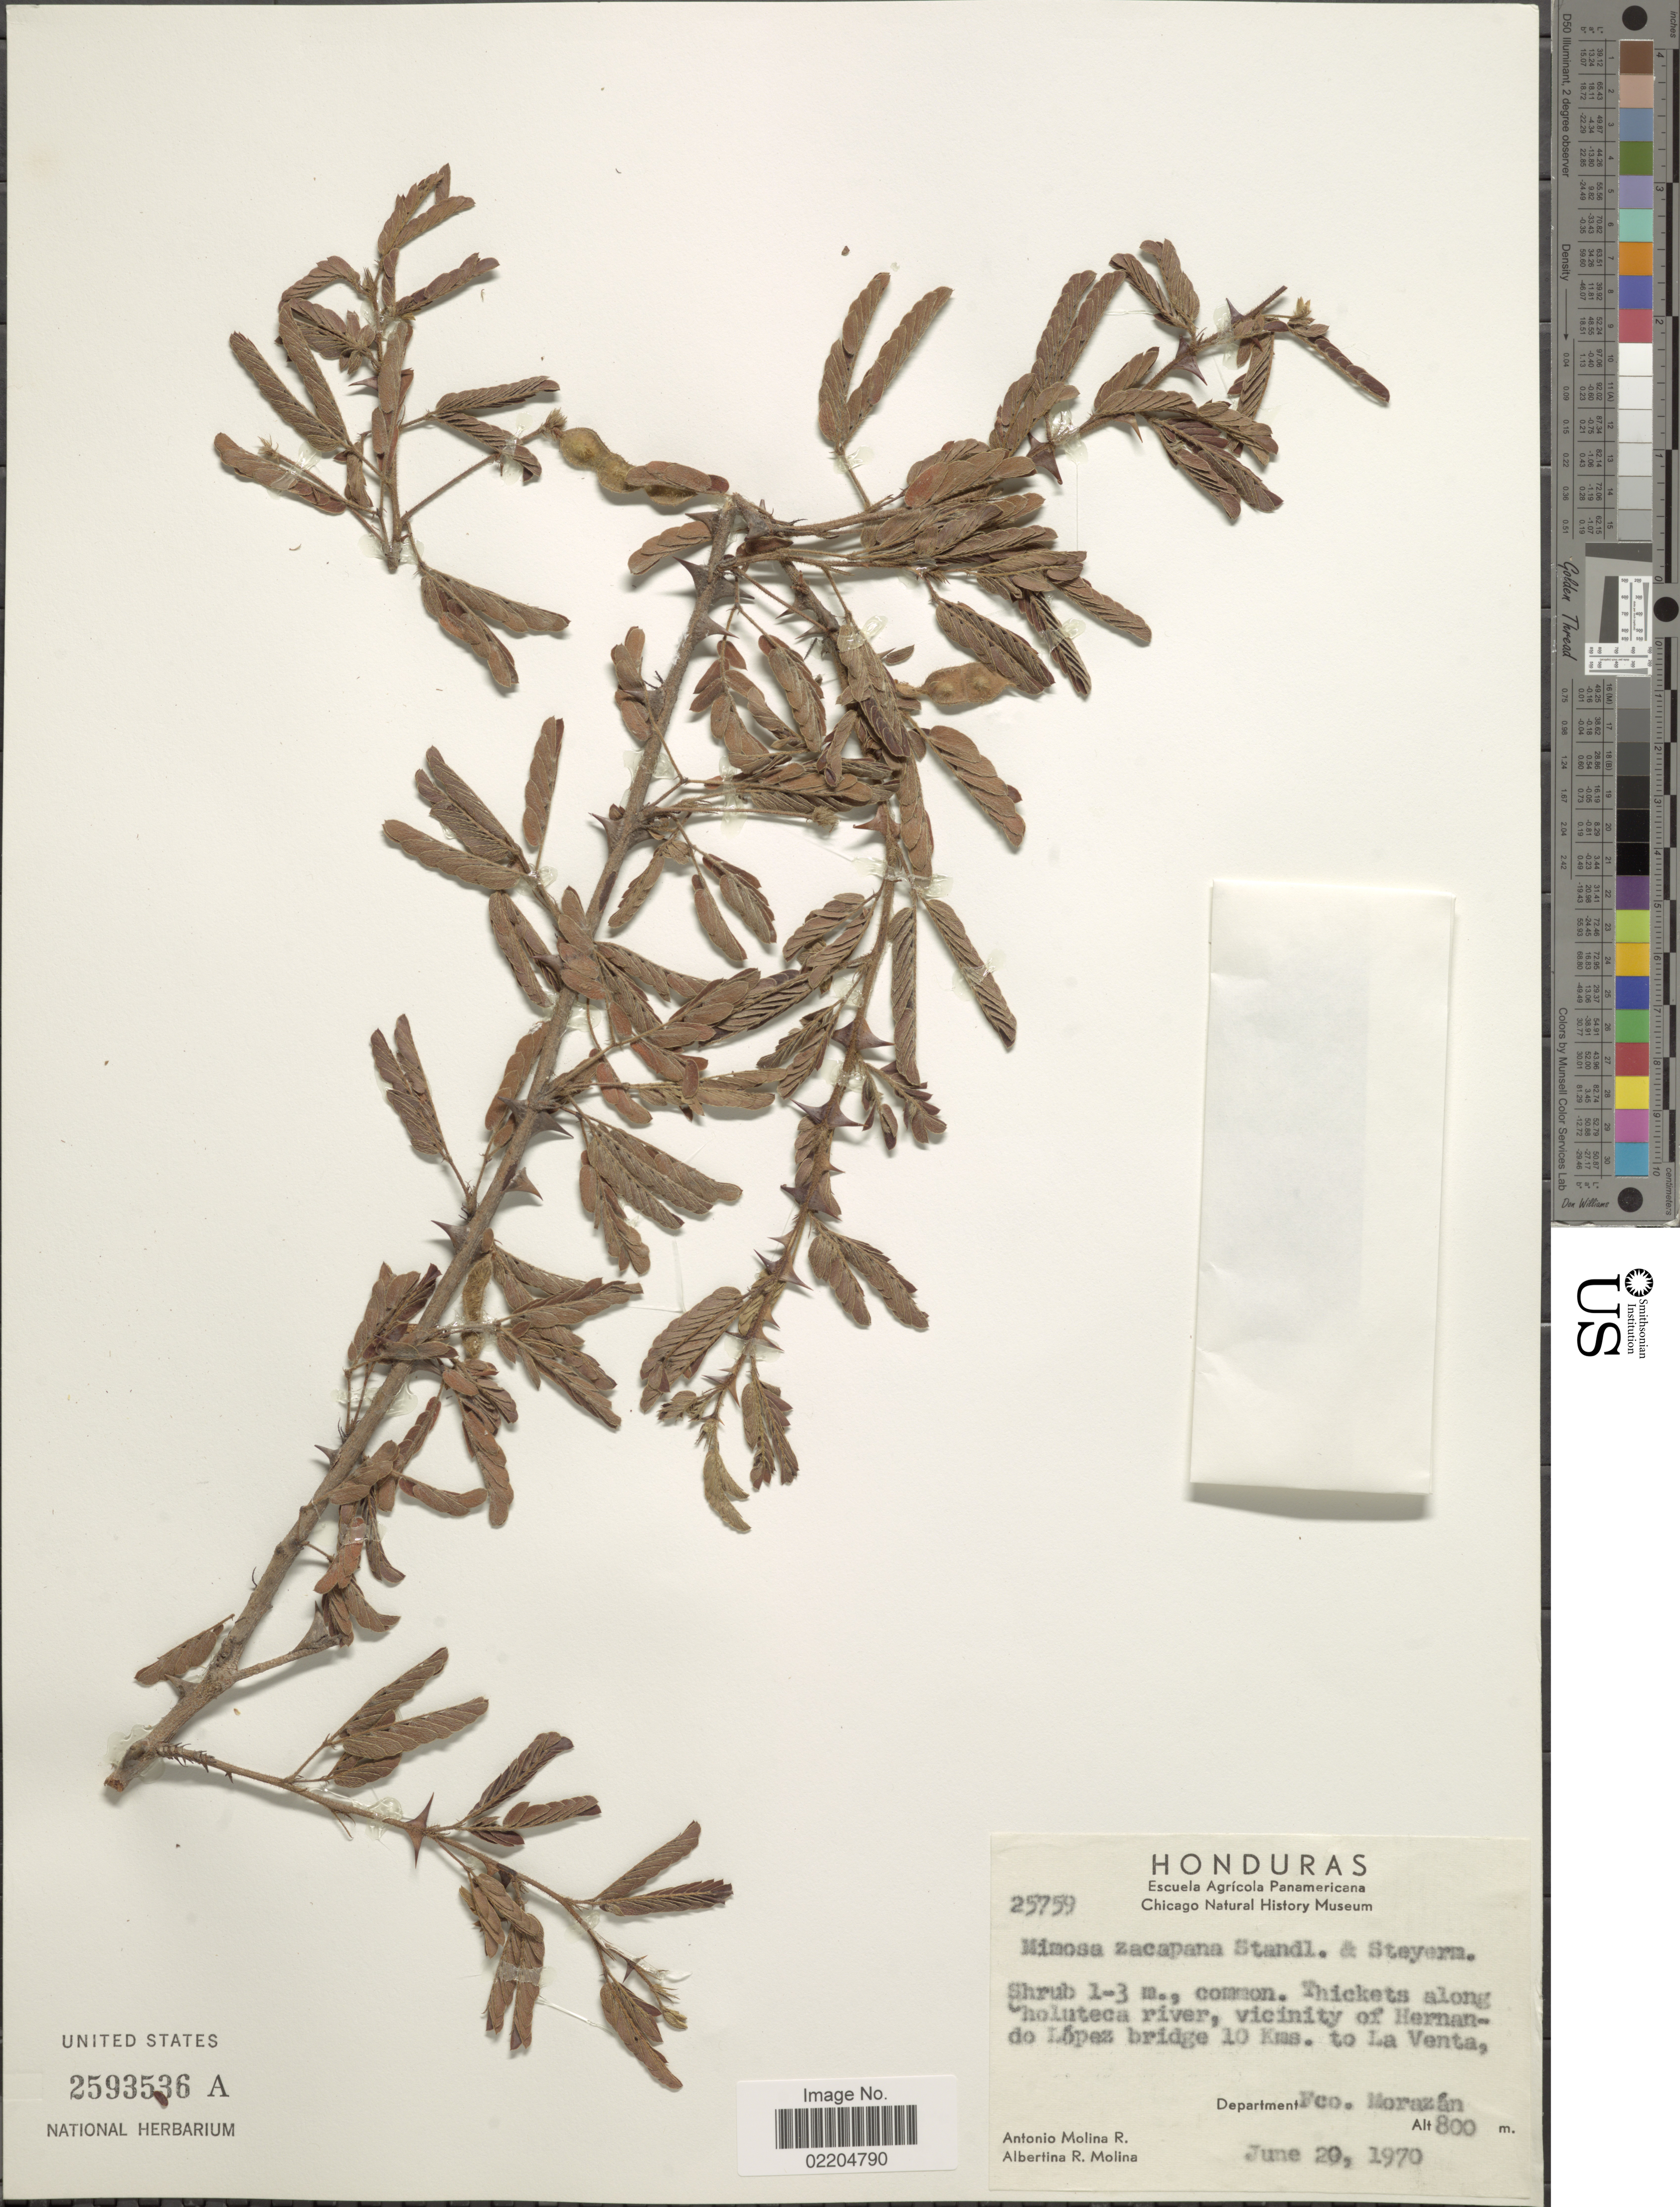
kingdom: Plantae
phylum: Tracheophyta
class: Magnoliopsida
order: Fabales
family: Fabaceae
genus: Mimosa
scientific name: Mimosa zacapana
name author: Standl. & Steyerm.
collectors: A. Molina R. & A. R. Molina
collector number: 25759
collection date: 1970-06-20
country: Honduras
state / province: Fco. Morazán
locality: Thickets along Choluteca river, vicinity of Hernando Lopez bridge 10 kms. to La Venta. Department Fco. Morazan.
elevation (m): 800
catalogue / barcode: US 2593536A